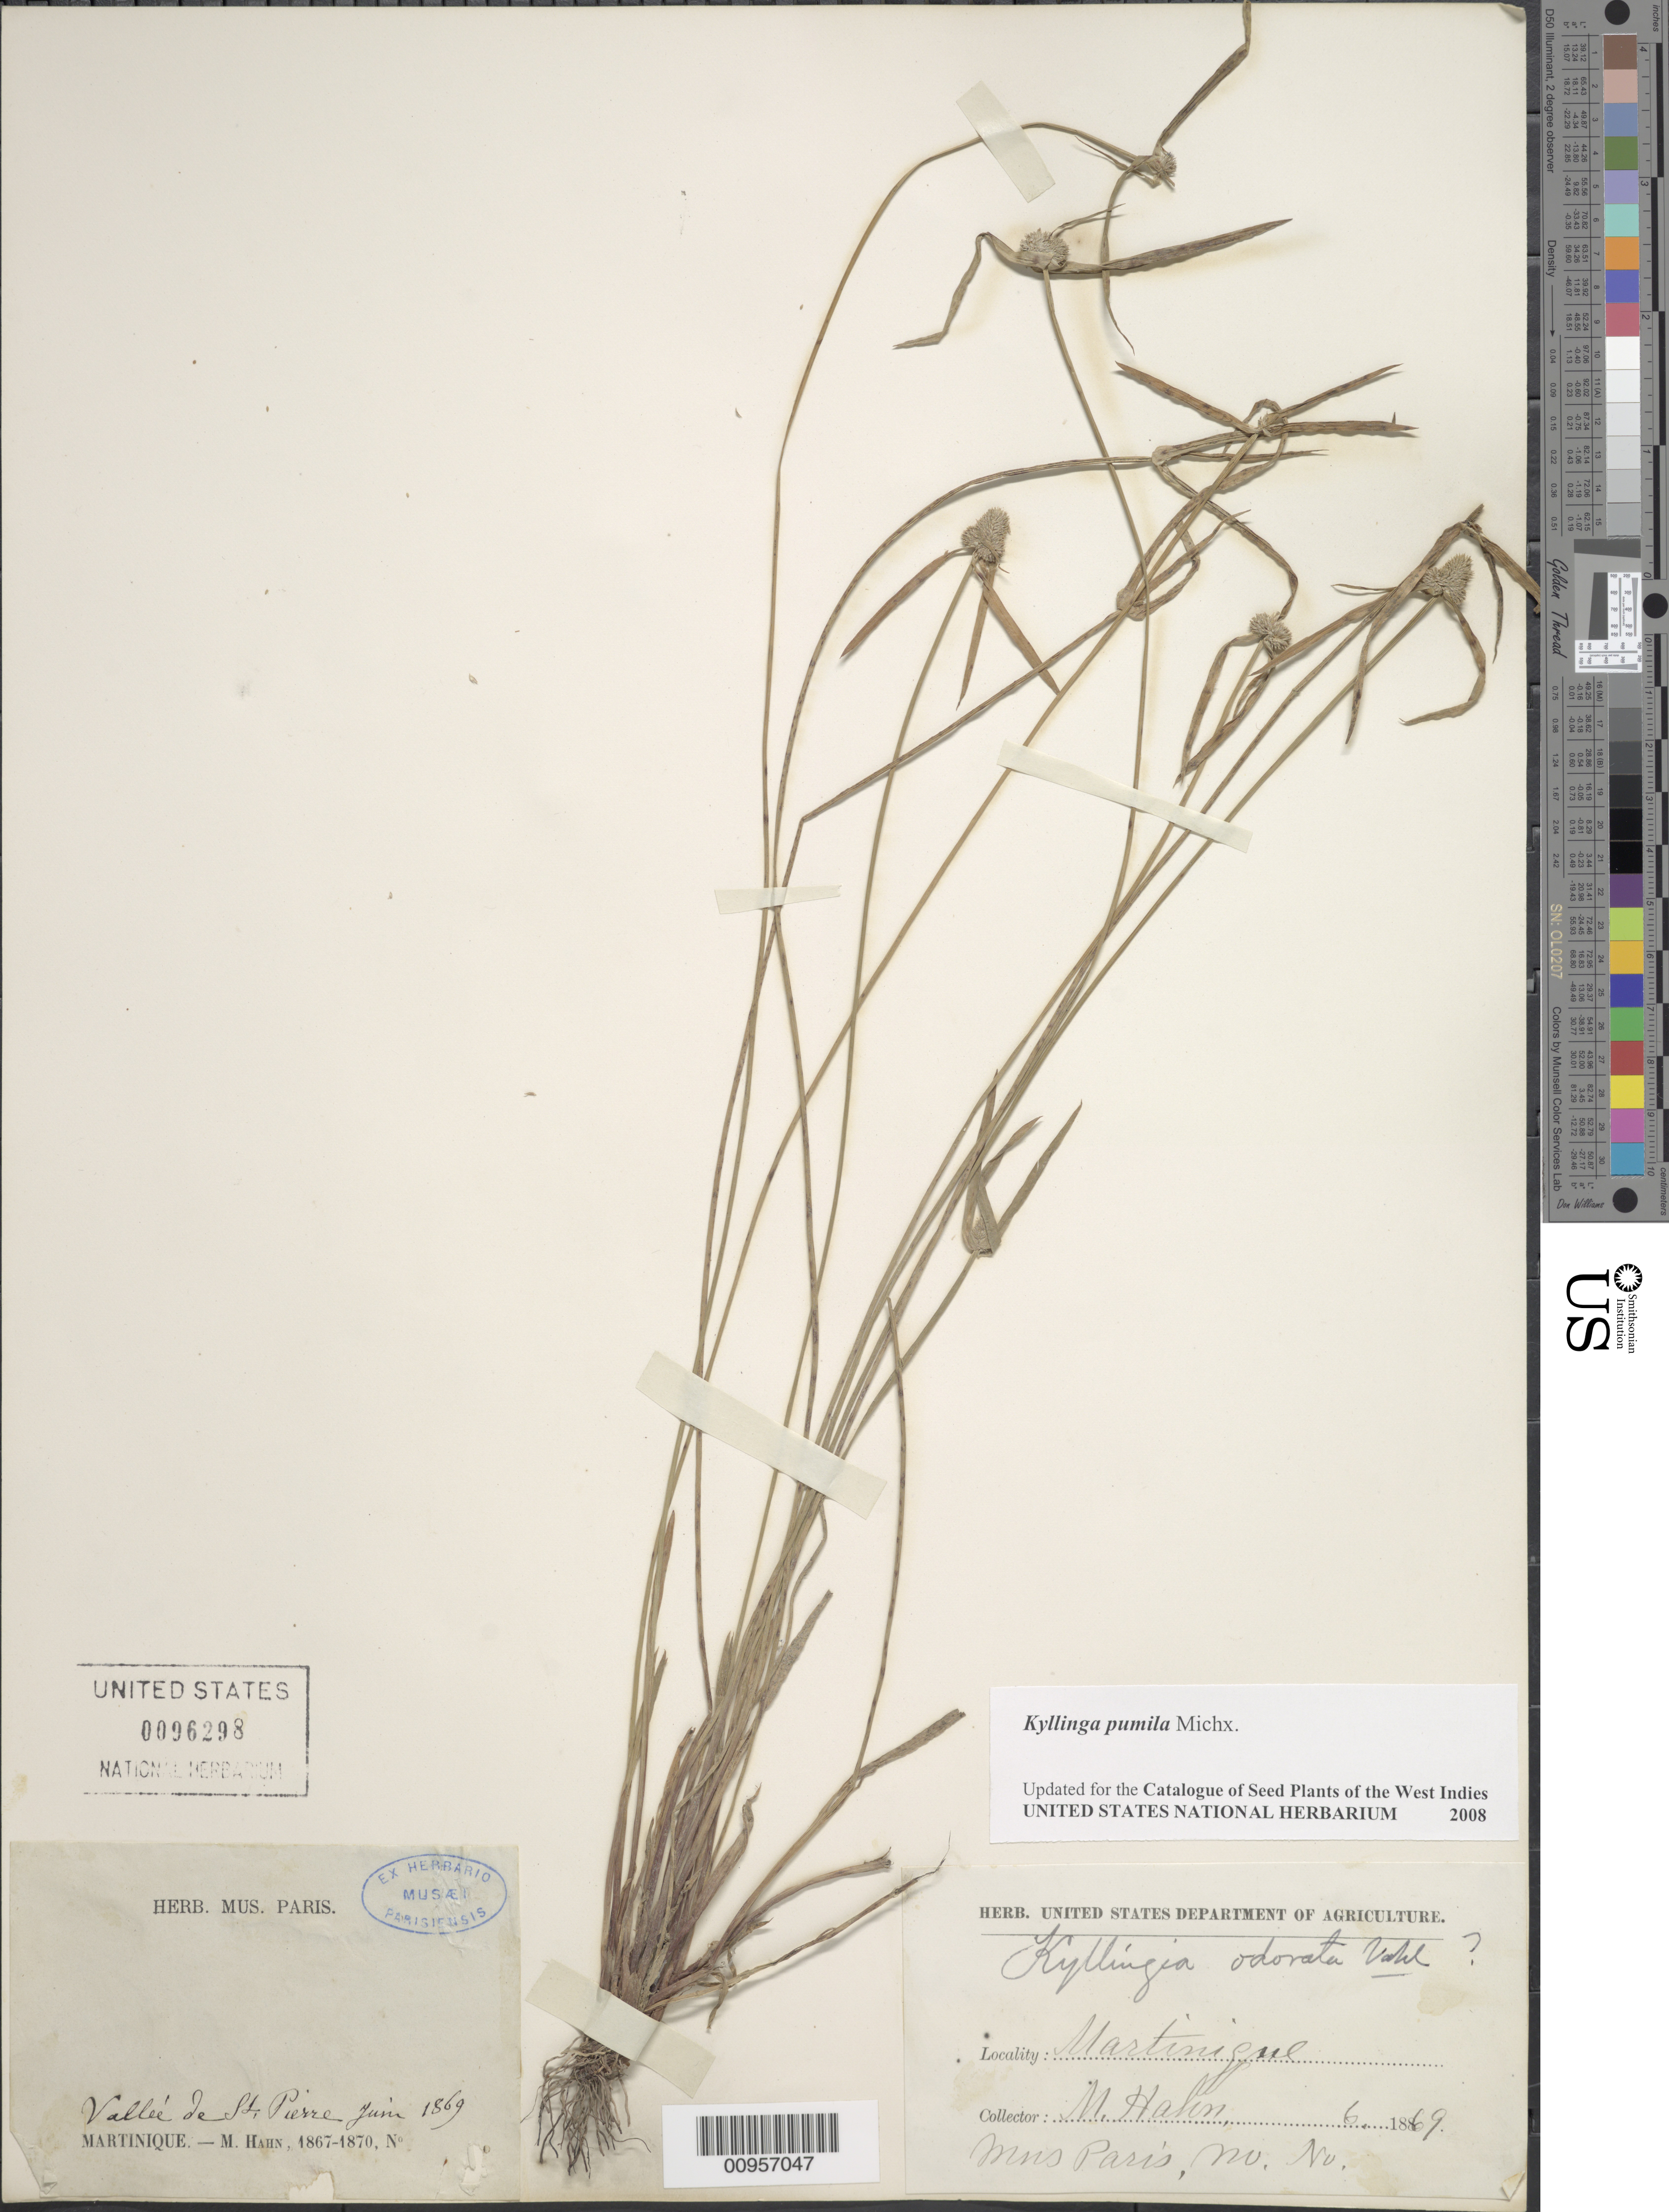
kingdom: Plantae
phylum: Tracheophyta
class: Liliopsida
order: Poales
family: Cyperaceae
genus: Cyperus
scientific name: Cyperus hortensis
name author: (Salzm. ex Steud.) Dorr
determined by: Strong, Mark T., (BOT), Smithsonian Institution - National Museum of Natural History (UNITED STATES)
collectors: M. Hahn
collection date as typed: Jun 1869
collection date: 1869-06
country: Martinique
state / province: Saint-Pierre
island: Martinique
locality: Valleé de St. Pierre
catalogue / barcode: US 96298